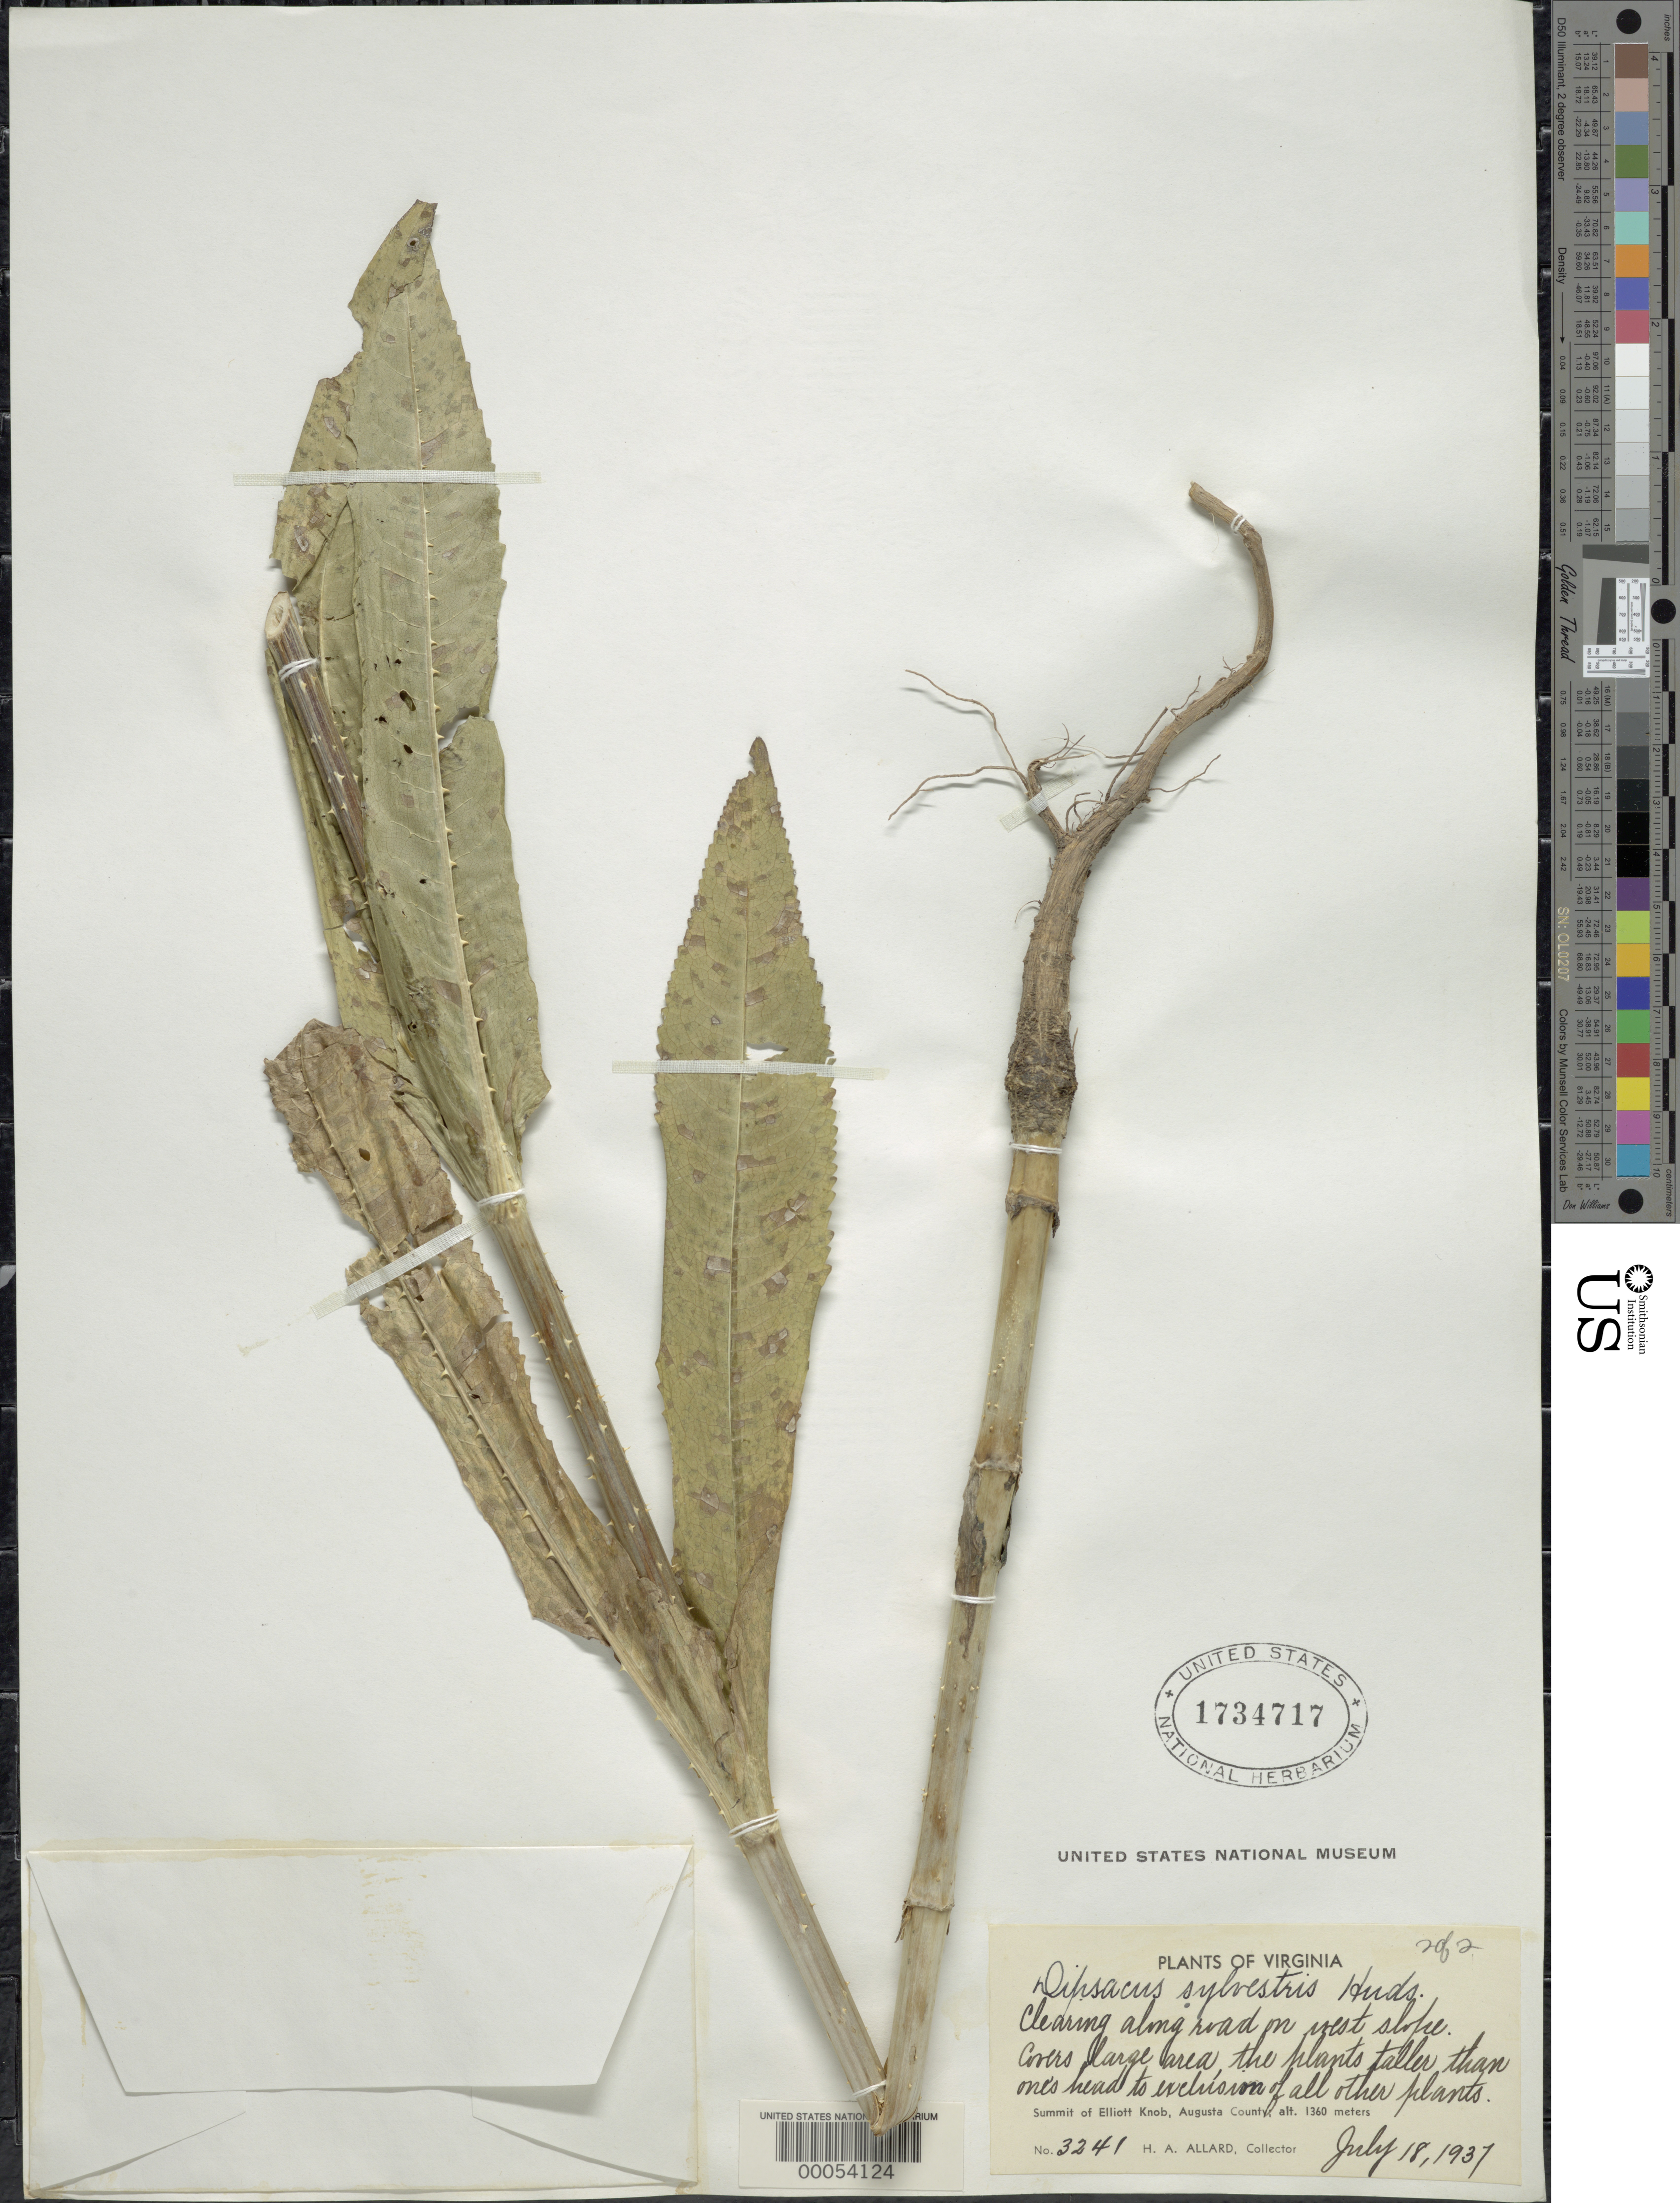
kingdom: Plantae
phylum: Tracheophyta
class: Magnoliopsida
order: Dipsacales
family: Caprifoliaceae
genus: Dipsacus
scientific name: Dipsacus sylvestris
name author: Huds.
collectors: H. A. Allard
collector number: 3241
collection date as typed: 18 Jul 1937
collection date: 1937-07-18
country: United States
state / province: Virginia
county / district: Augusta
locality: Summit of Elliott Knob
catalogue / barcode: US 1734717